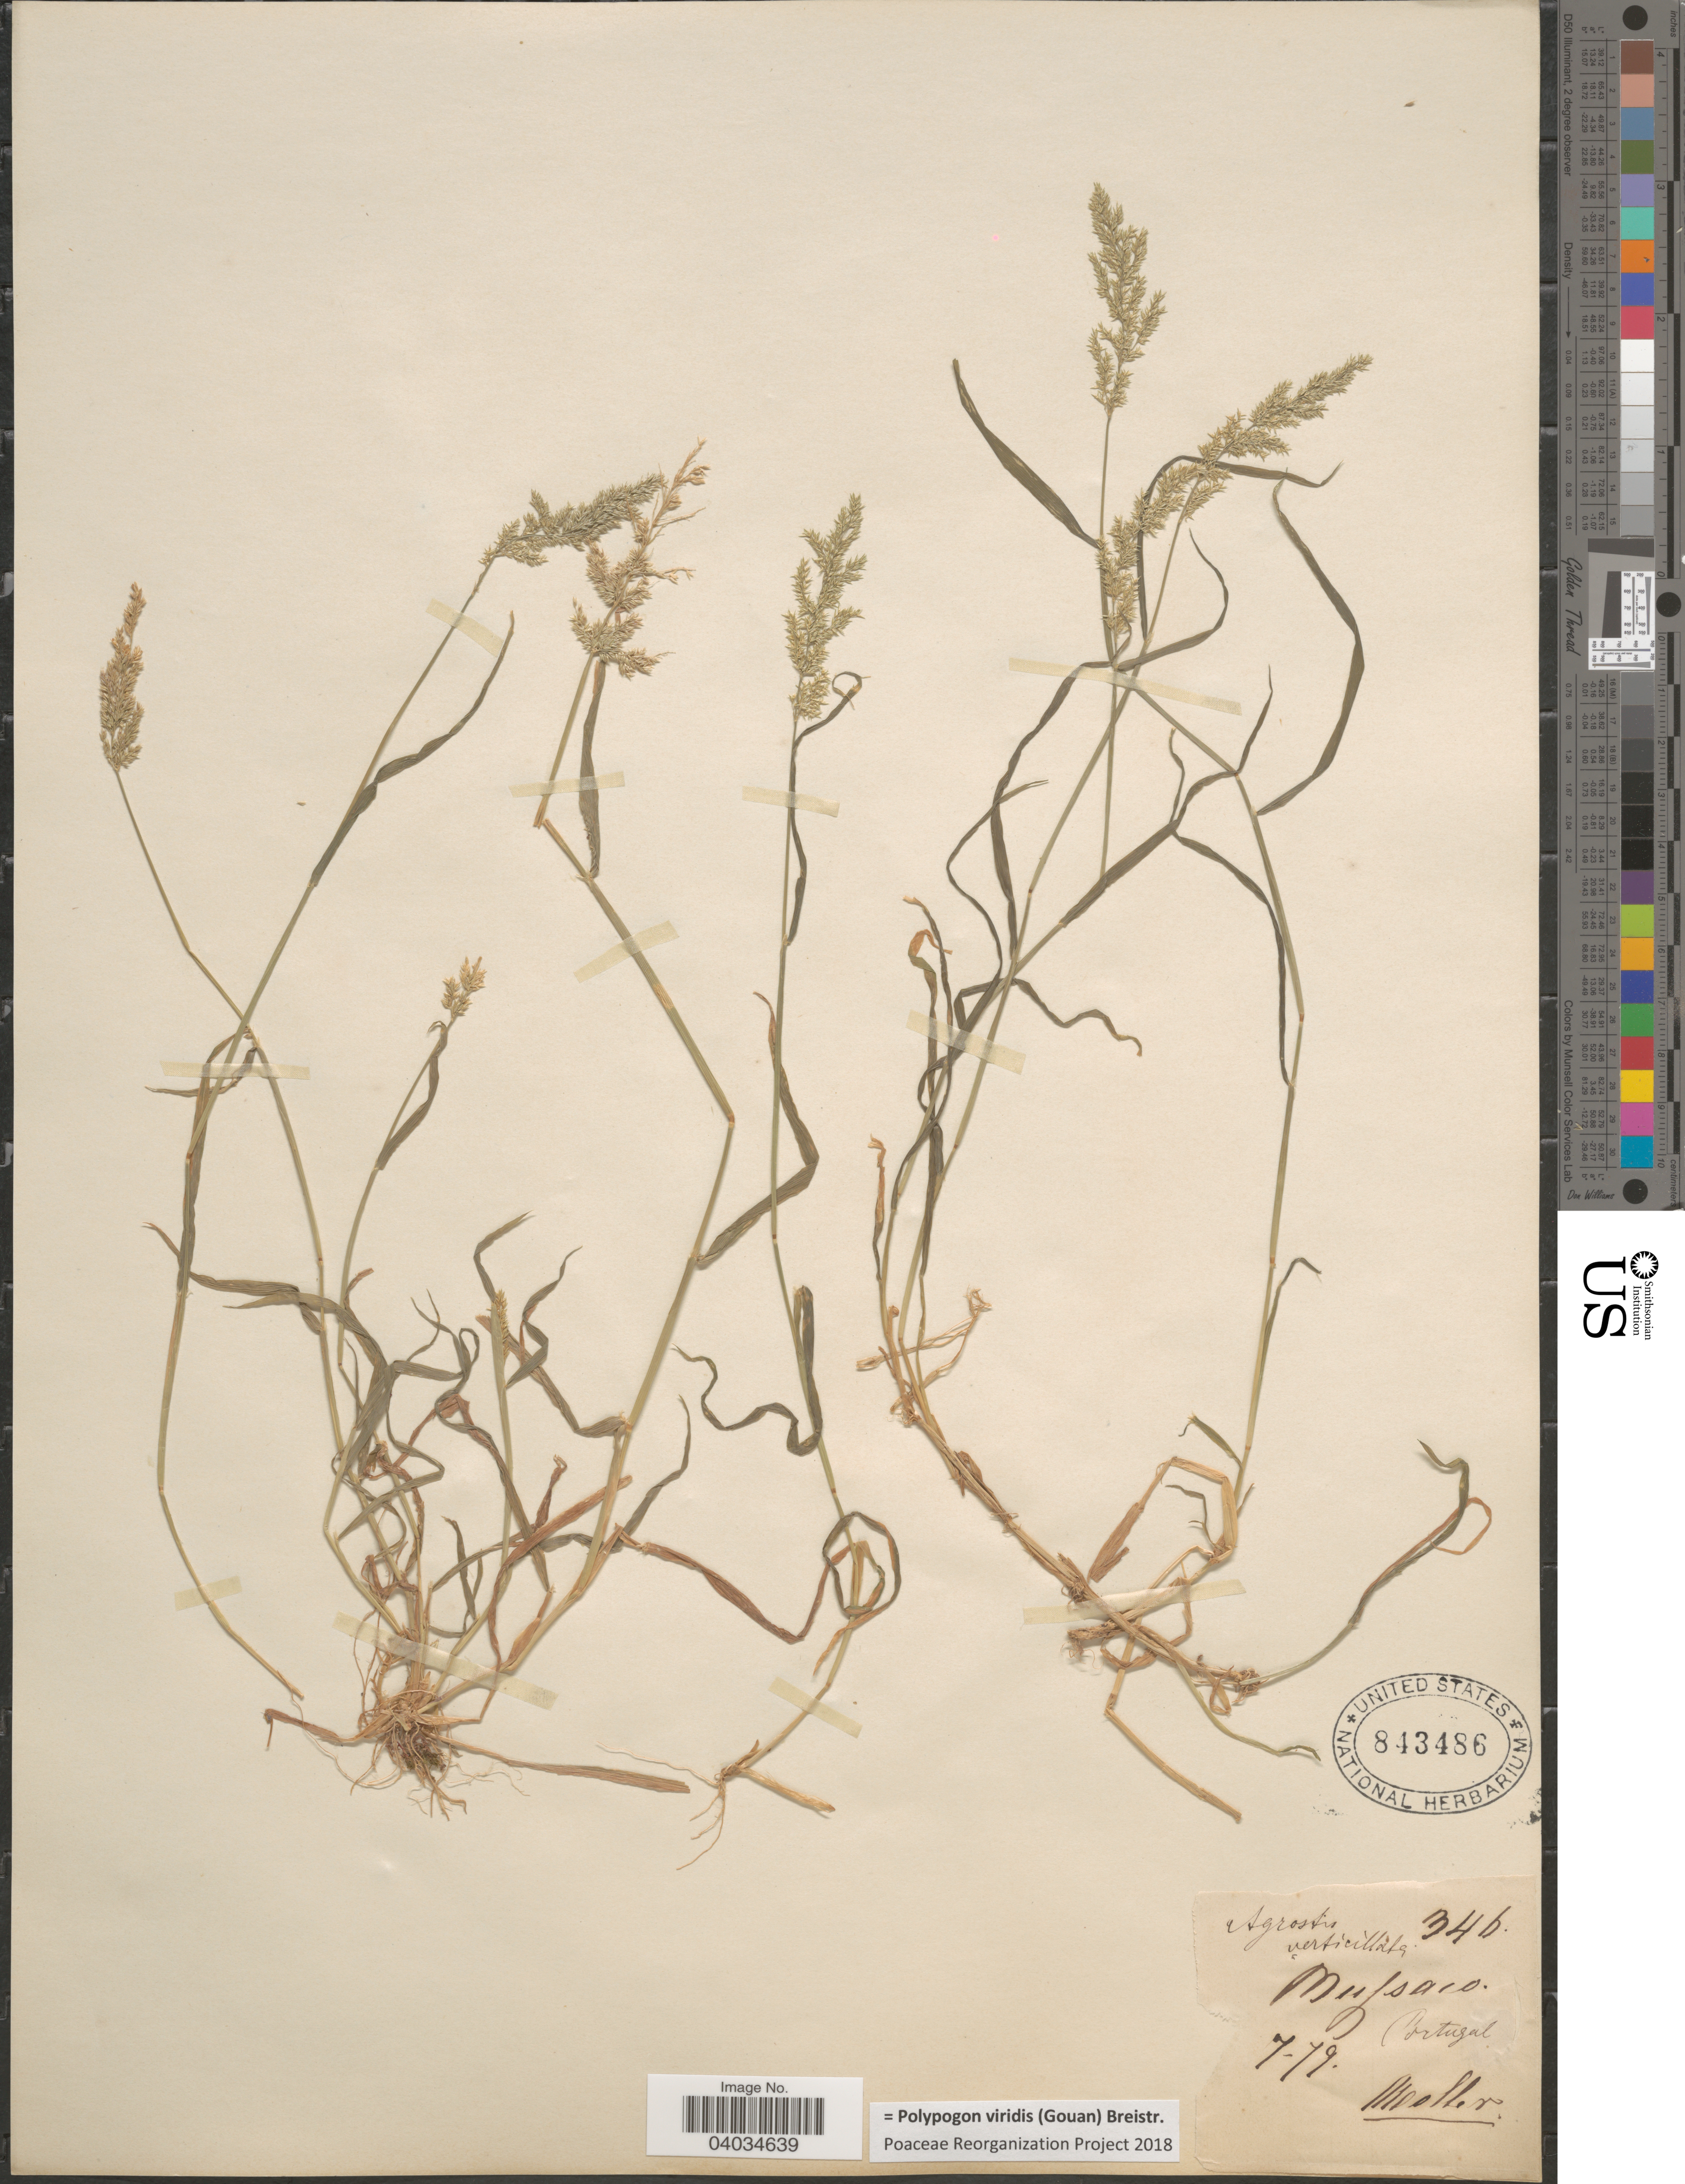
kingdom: Plantae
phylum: Tracheophyta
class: Liliopsida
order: Poales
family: Poaceae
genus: Polypogon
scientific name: Polypogon viridis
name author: (Gouan) Breistroffer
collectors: -. Moller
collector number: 346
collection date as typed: Transcribed d/m/y: /7/79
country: Portugal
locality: Mussaco [interpreted].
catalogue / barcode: US 843486